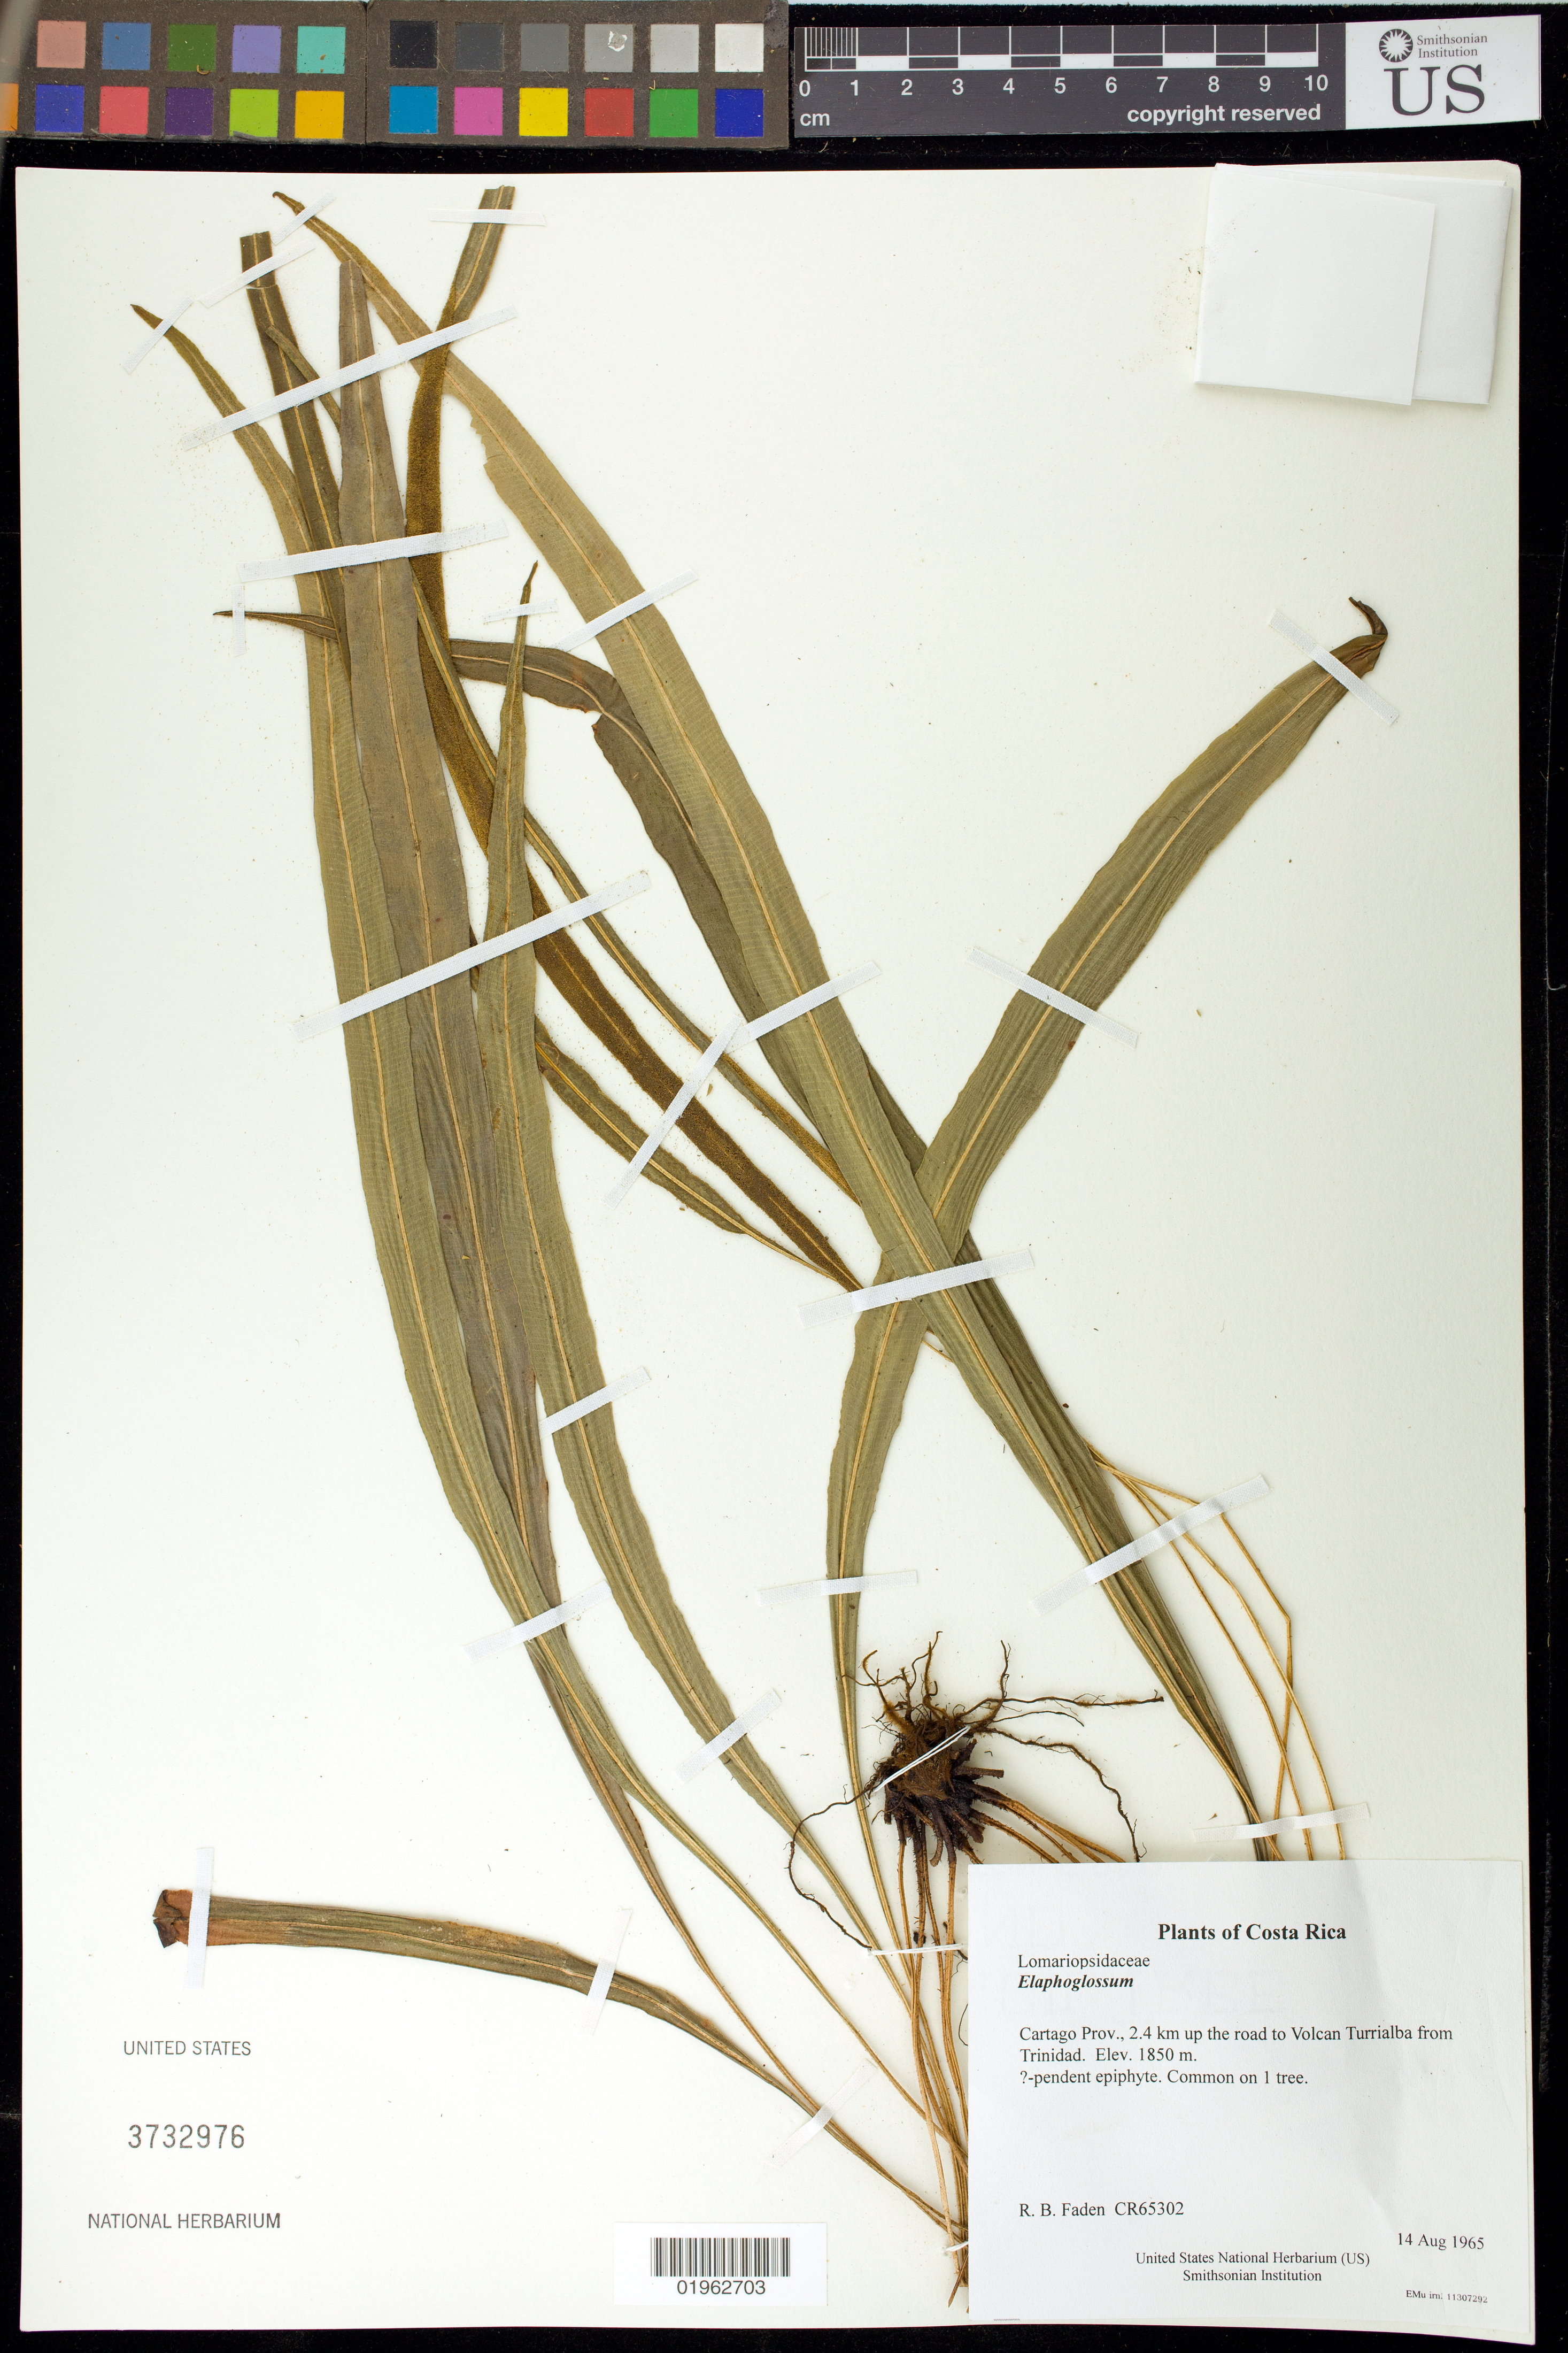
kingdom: Plantae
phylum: Tracheophyta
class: Polypodiopsida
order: Polypodiales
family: Dryopteridaceae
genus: Elaphoglossum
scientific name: Elaphoglossum petiolatum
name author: (Sw.) Urb.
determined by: Martinez-Becerril, Ana G.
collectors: R. B. Faden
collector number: CR65302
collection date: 1965-08-14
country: Costa Rica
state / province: Cartago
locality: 2.4 km up the road to Volcan Turrialba from Trinidad.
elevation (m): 1850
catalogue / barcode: US 3732976